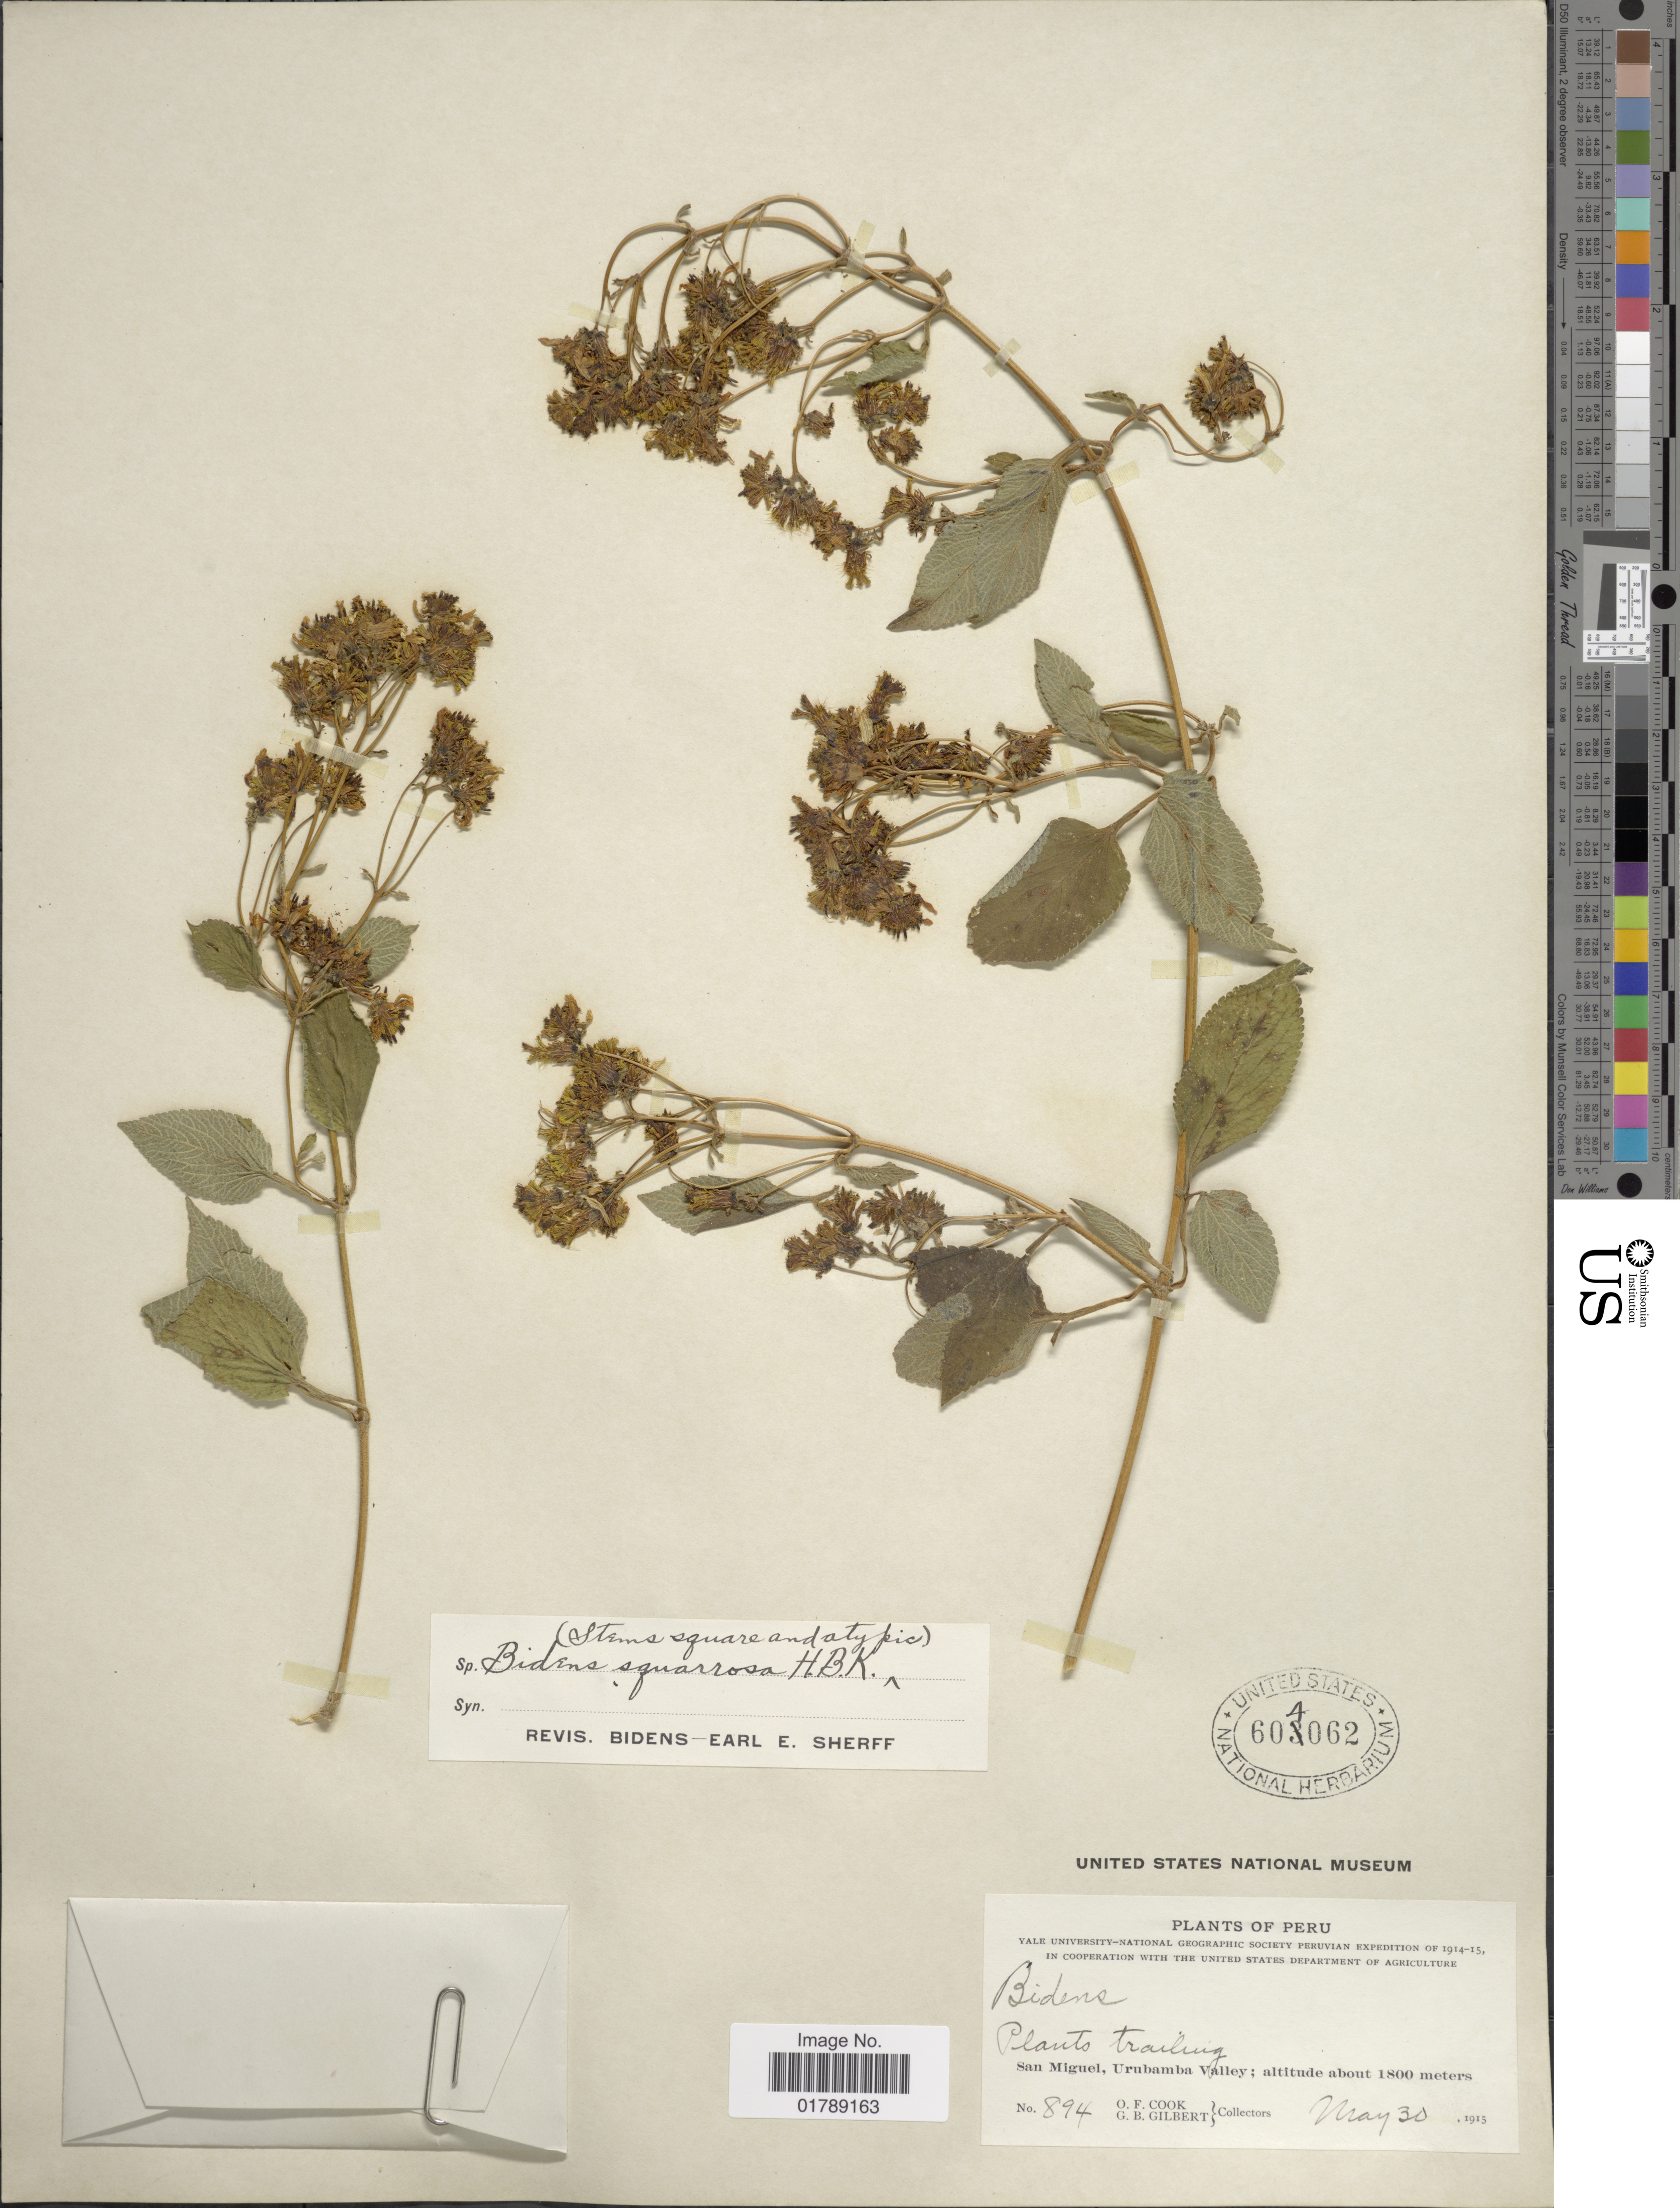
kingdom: Plantae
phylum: Tracheophyta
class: Magnoliopsida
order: Asterales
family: Asteraceae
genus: Bidens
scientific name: Bidens squarrosa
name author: Kunth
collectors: O. F. Cook & G. B. Gilbert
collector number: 894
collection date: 1915-05-30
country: Peru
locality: San Miguel, Urubamba Valley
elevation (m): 1800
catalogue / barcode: US 604062